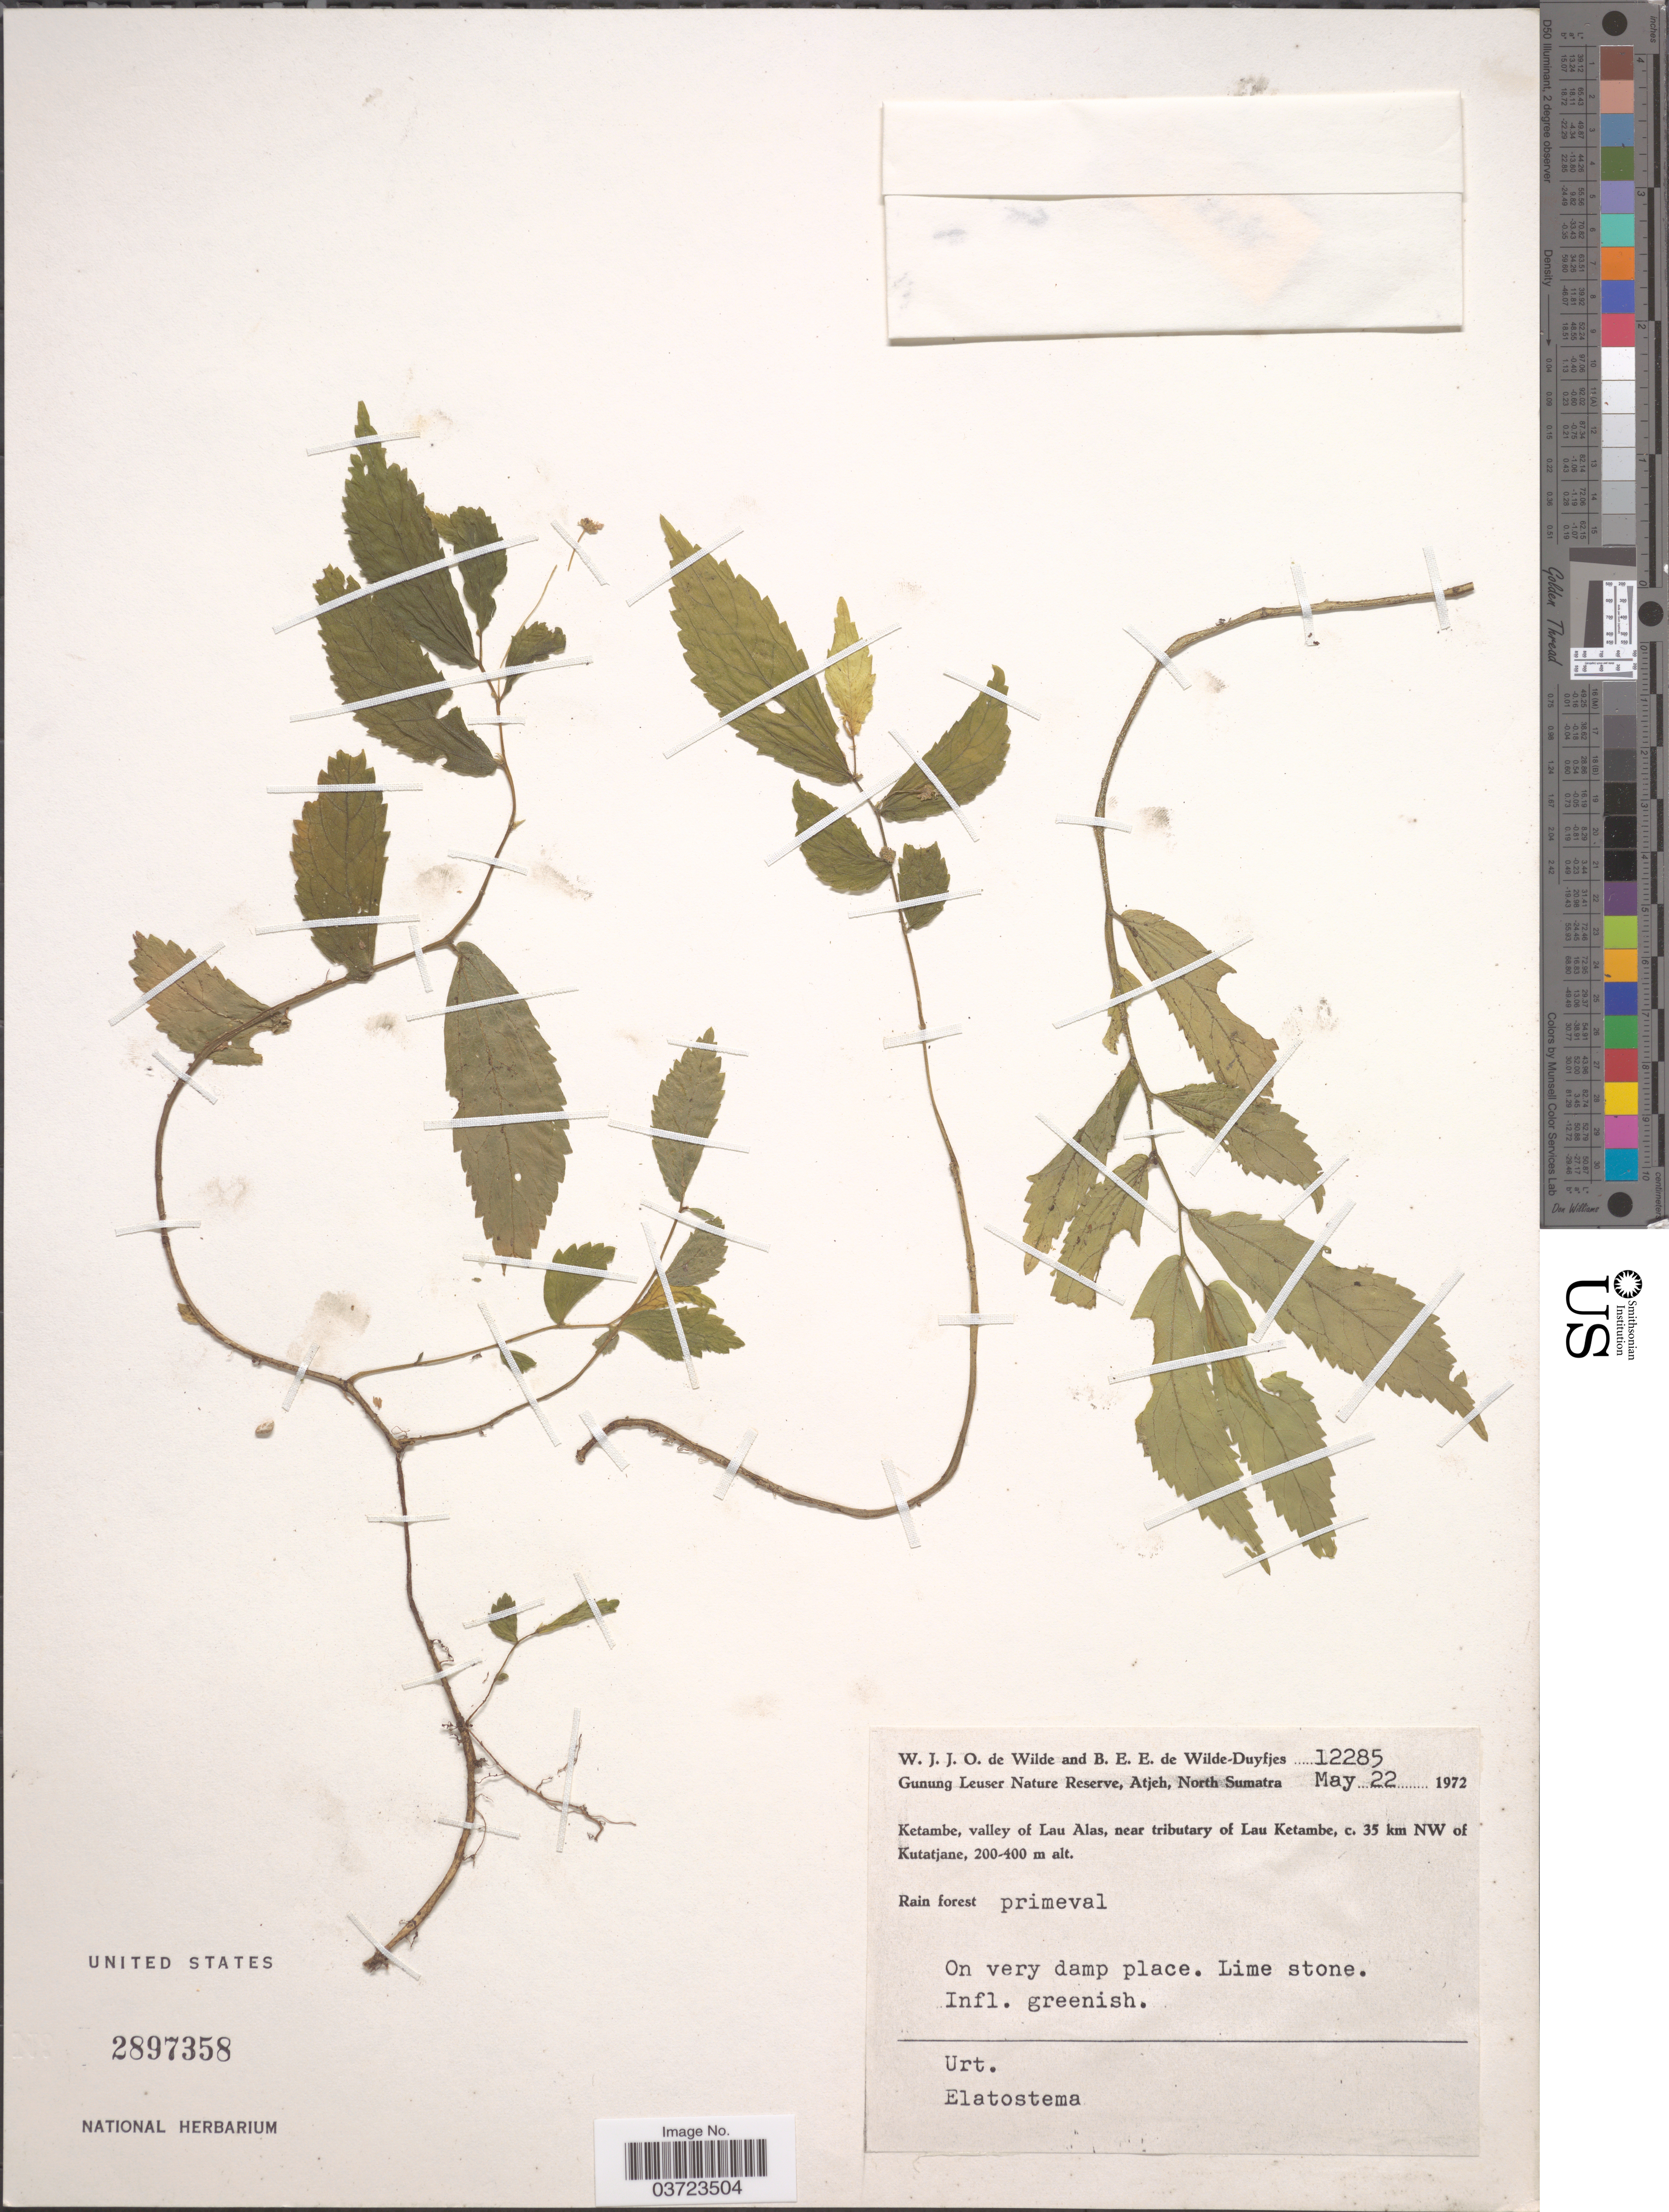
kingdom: Plantae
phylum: Tracheophyta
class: Magnoliopsida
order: Rosales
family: Urticaceae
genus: Elatostema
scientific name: Elatostema sp.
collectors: W. J. de Wilde & B. E. de Wilde-Duyfjes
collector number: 12285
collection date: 1972-05-22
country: Indonesia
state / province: Sumatra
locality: Gunung Leuser Nature Reserve, Atjeh, North Sumatra. Ketambe, valley of Lau Alas, near tributary of Lau Ketambe, c. 35 km NW of Kutatjane.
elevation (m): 200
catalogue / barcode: US 2897358